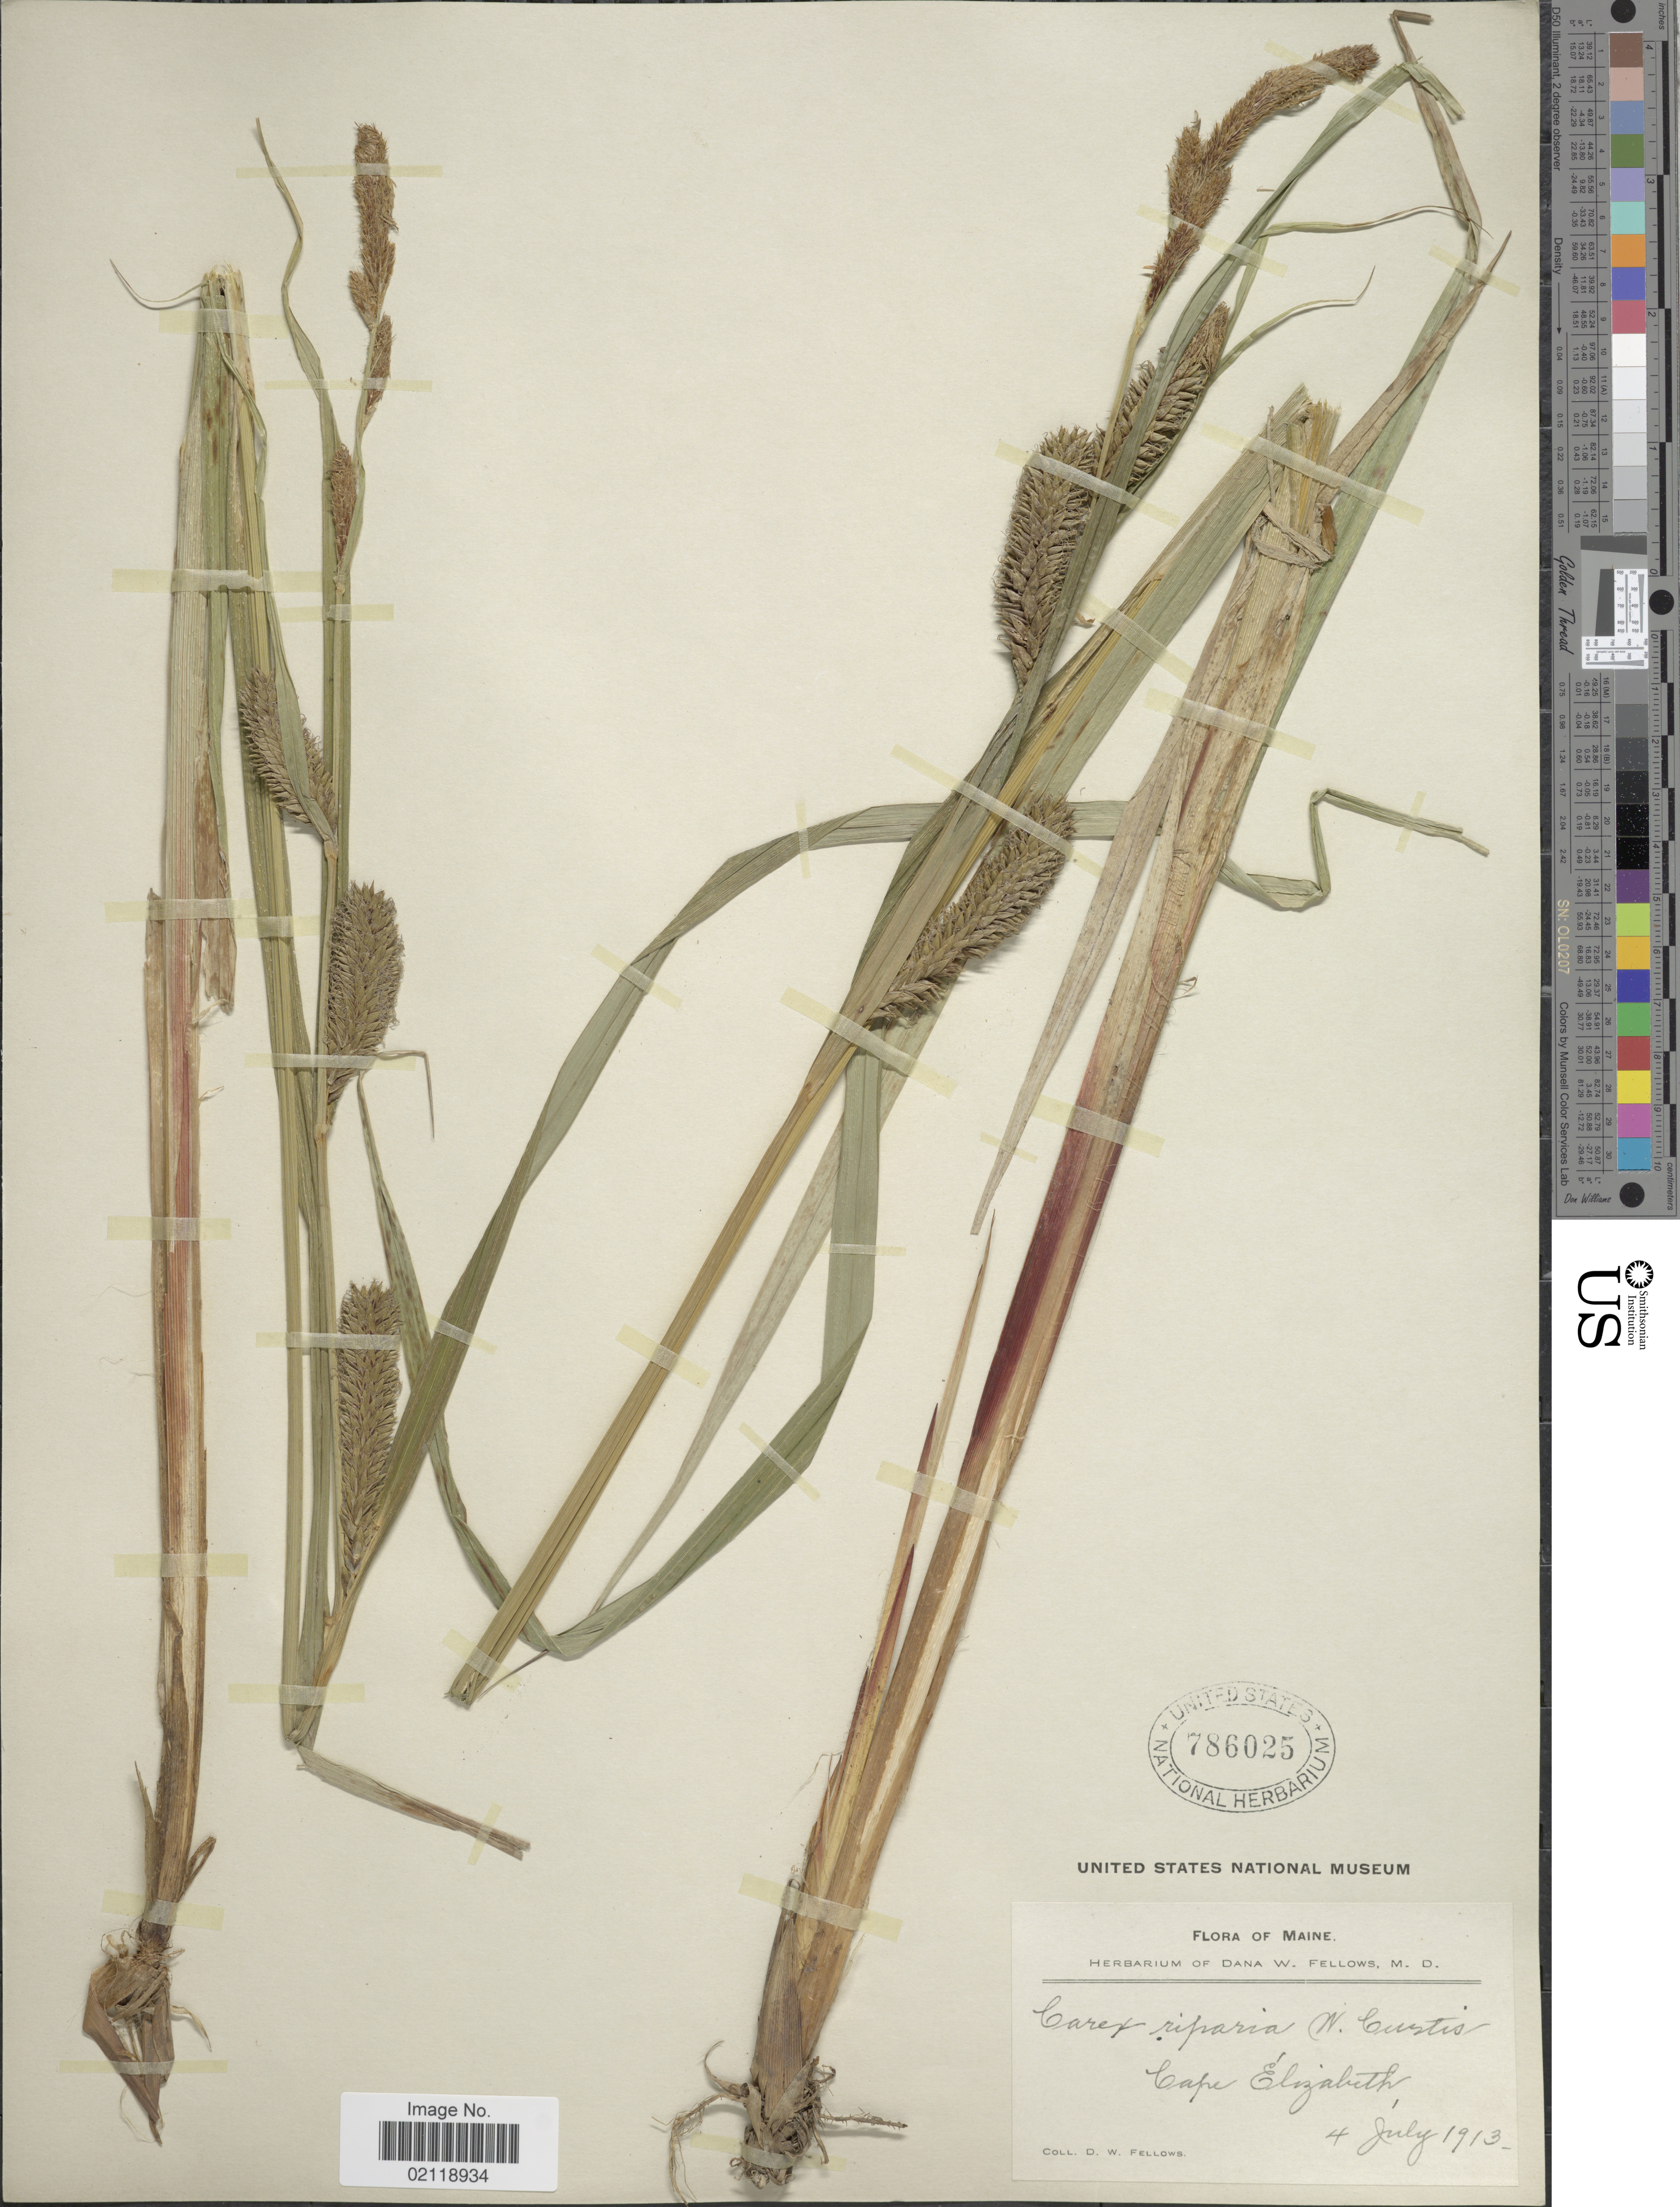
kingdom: Plantae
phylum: Tracheophyta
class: Liliopsida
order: Poales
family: Cyperaceae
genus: Carex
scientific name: Carex lacustris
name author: Willd.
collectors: D. W. Fellows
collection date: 1913-07-04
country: United States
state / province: Maine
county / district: Cumberland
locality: Cape Elizabeth.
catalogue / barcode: US 786025